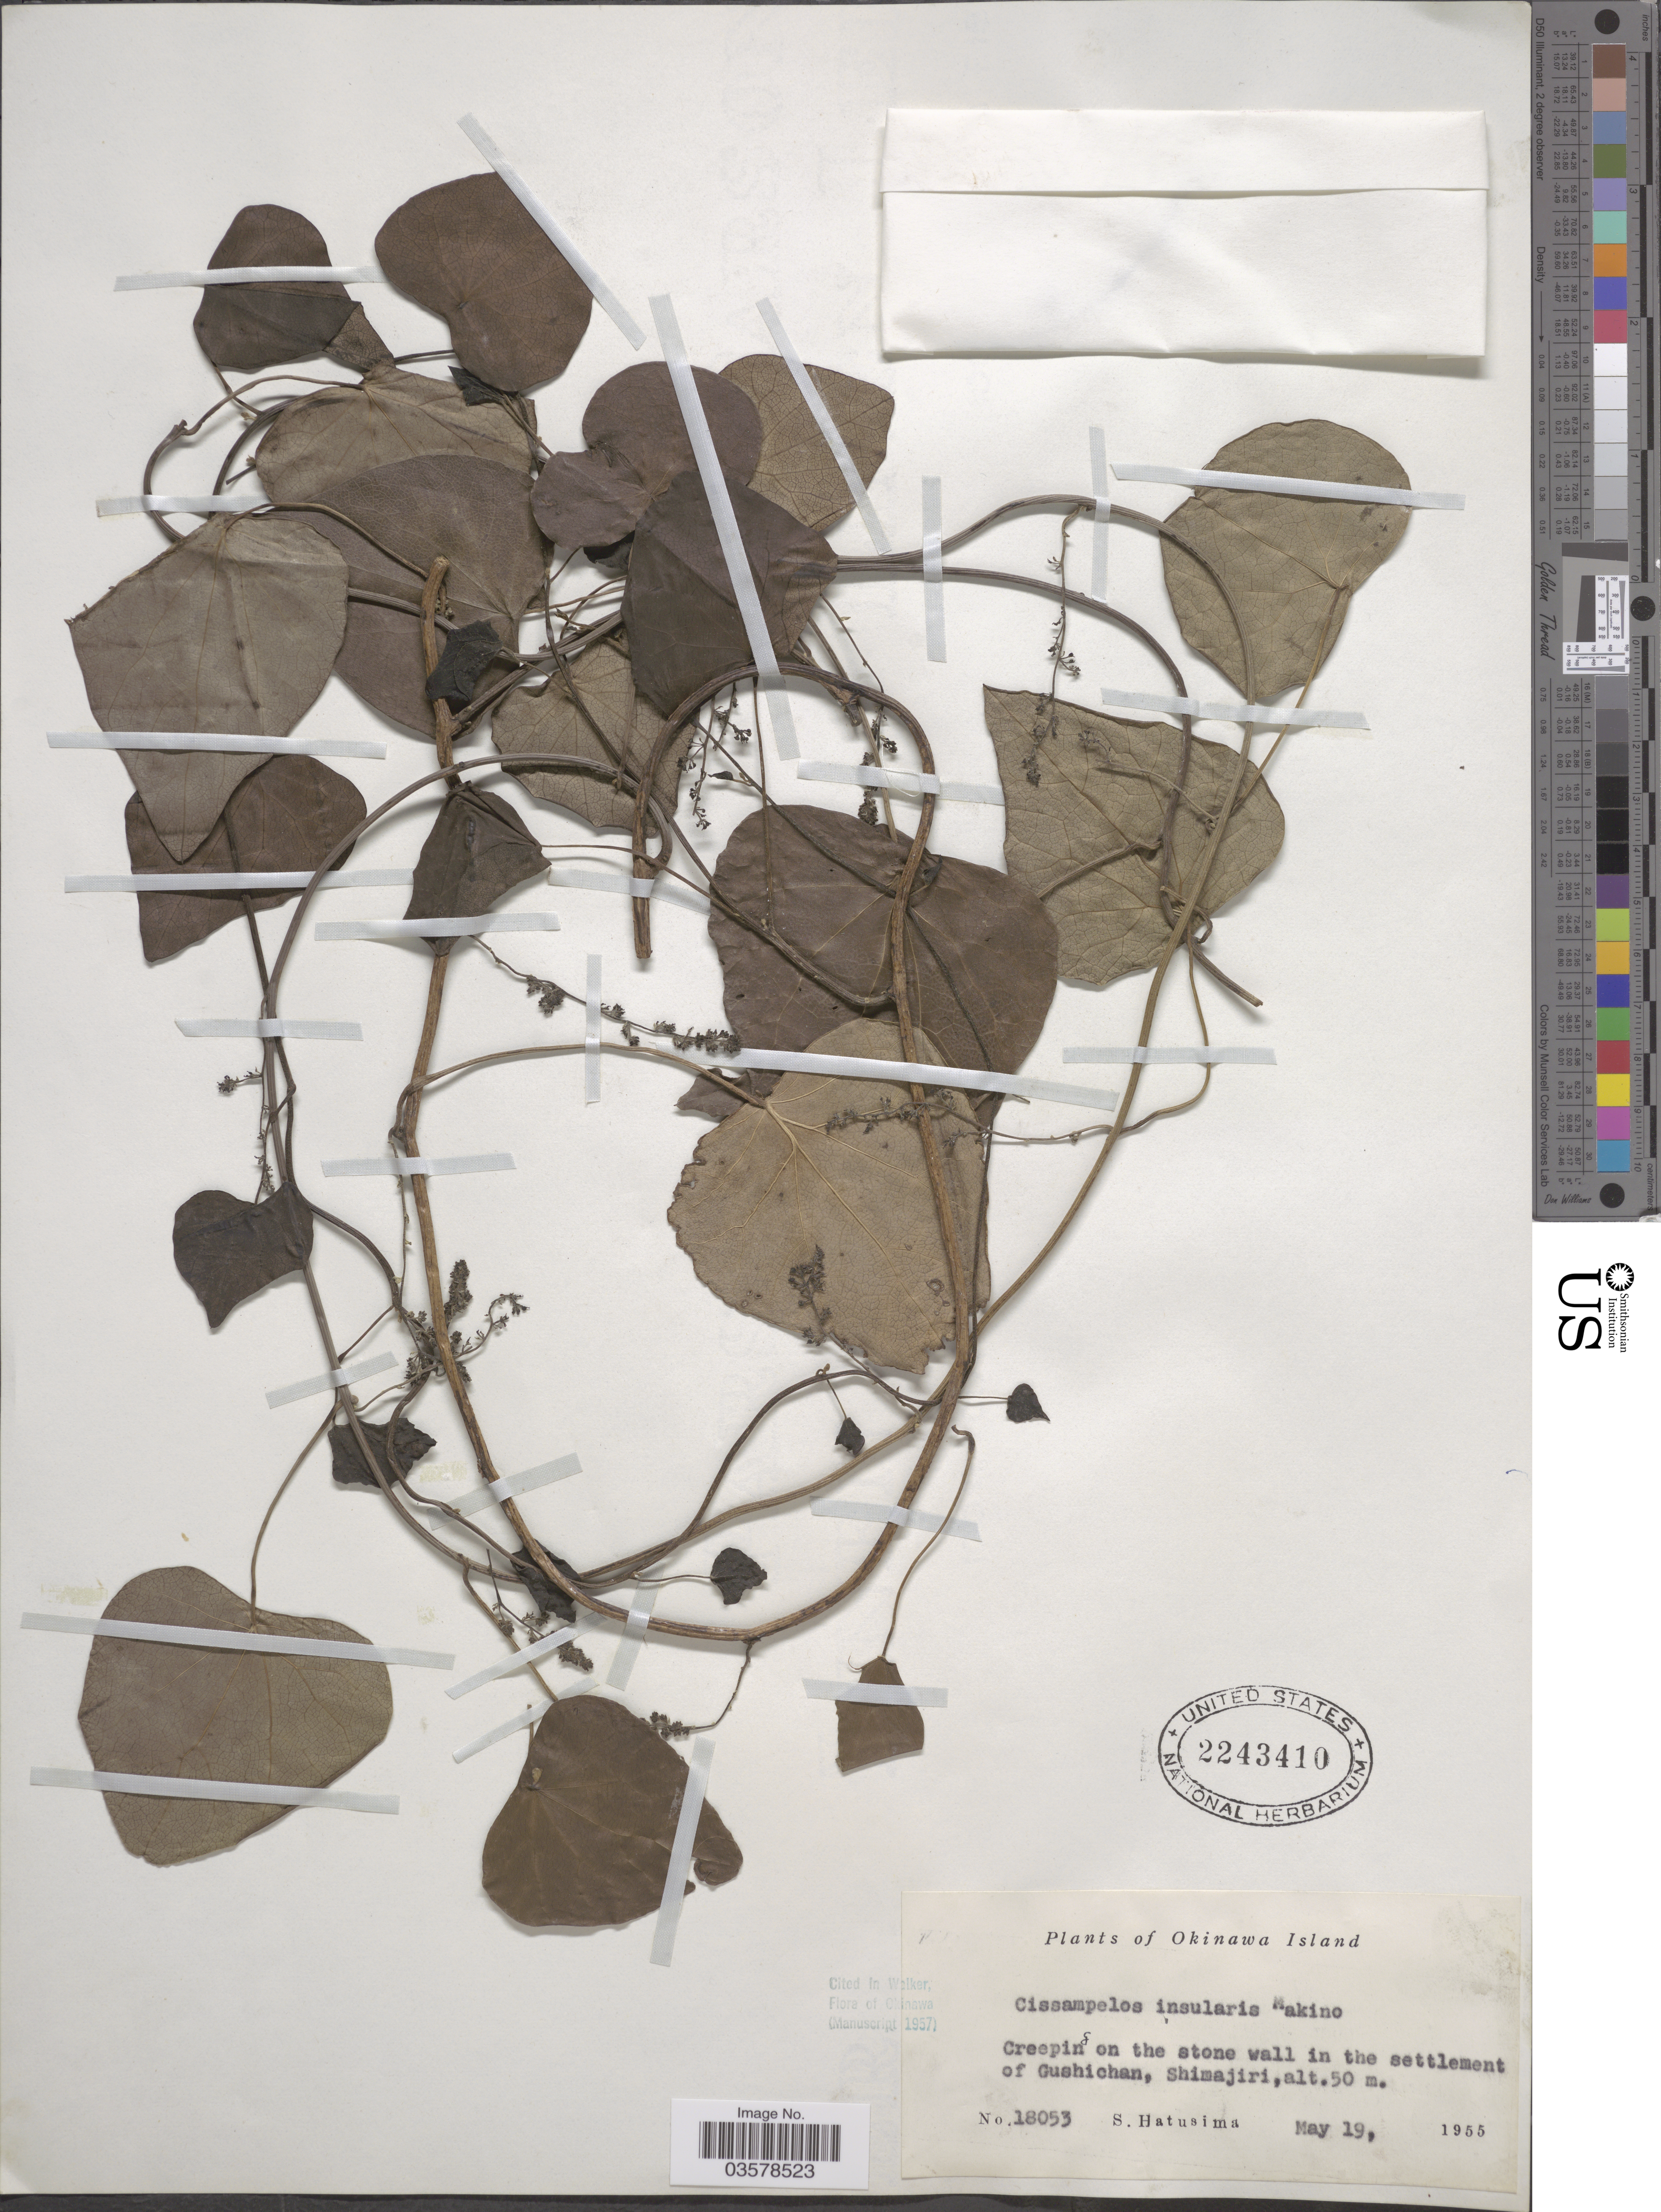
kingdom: Plantae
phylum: Tracheophyta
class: Magnoliopsida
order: Ranunculales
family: Menispermaceae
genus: Cissampelos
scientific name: Cissampelos insularis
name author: Makino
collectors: S. Hatusima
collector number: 18053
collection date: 1955-05-19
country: Japan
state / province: Okinawa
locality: Okinawa Island. Creeping on the stone wall in the settlement of Gushichan, Shimajiri.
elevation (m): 50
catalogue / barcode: US 2243410